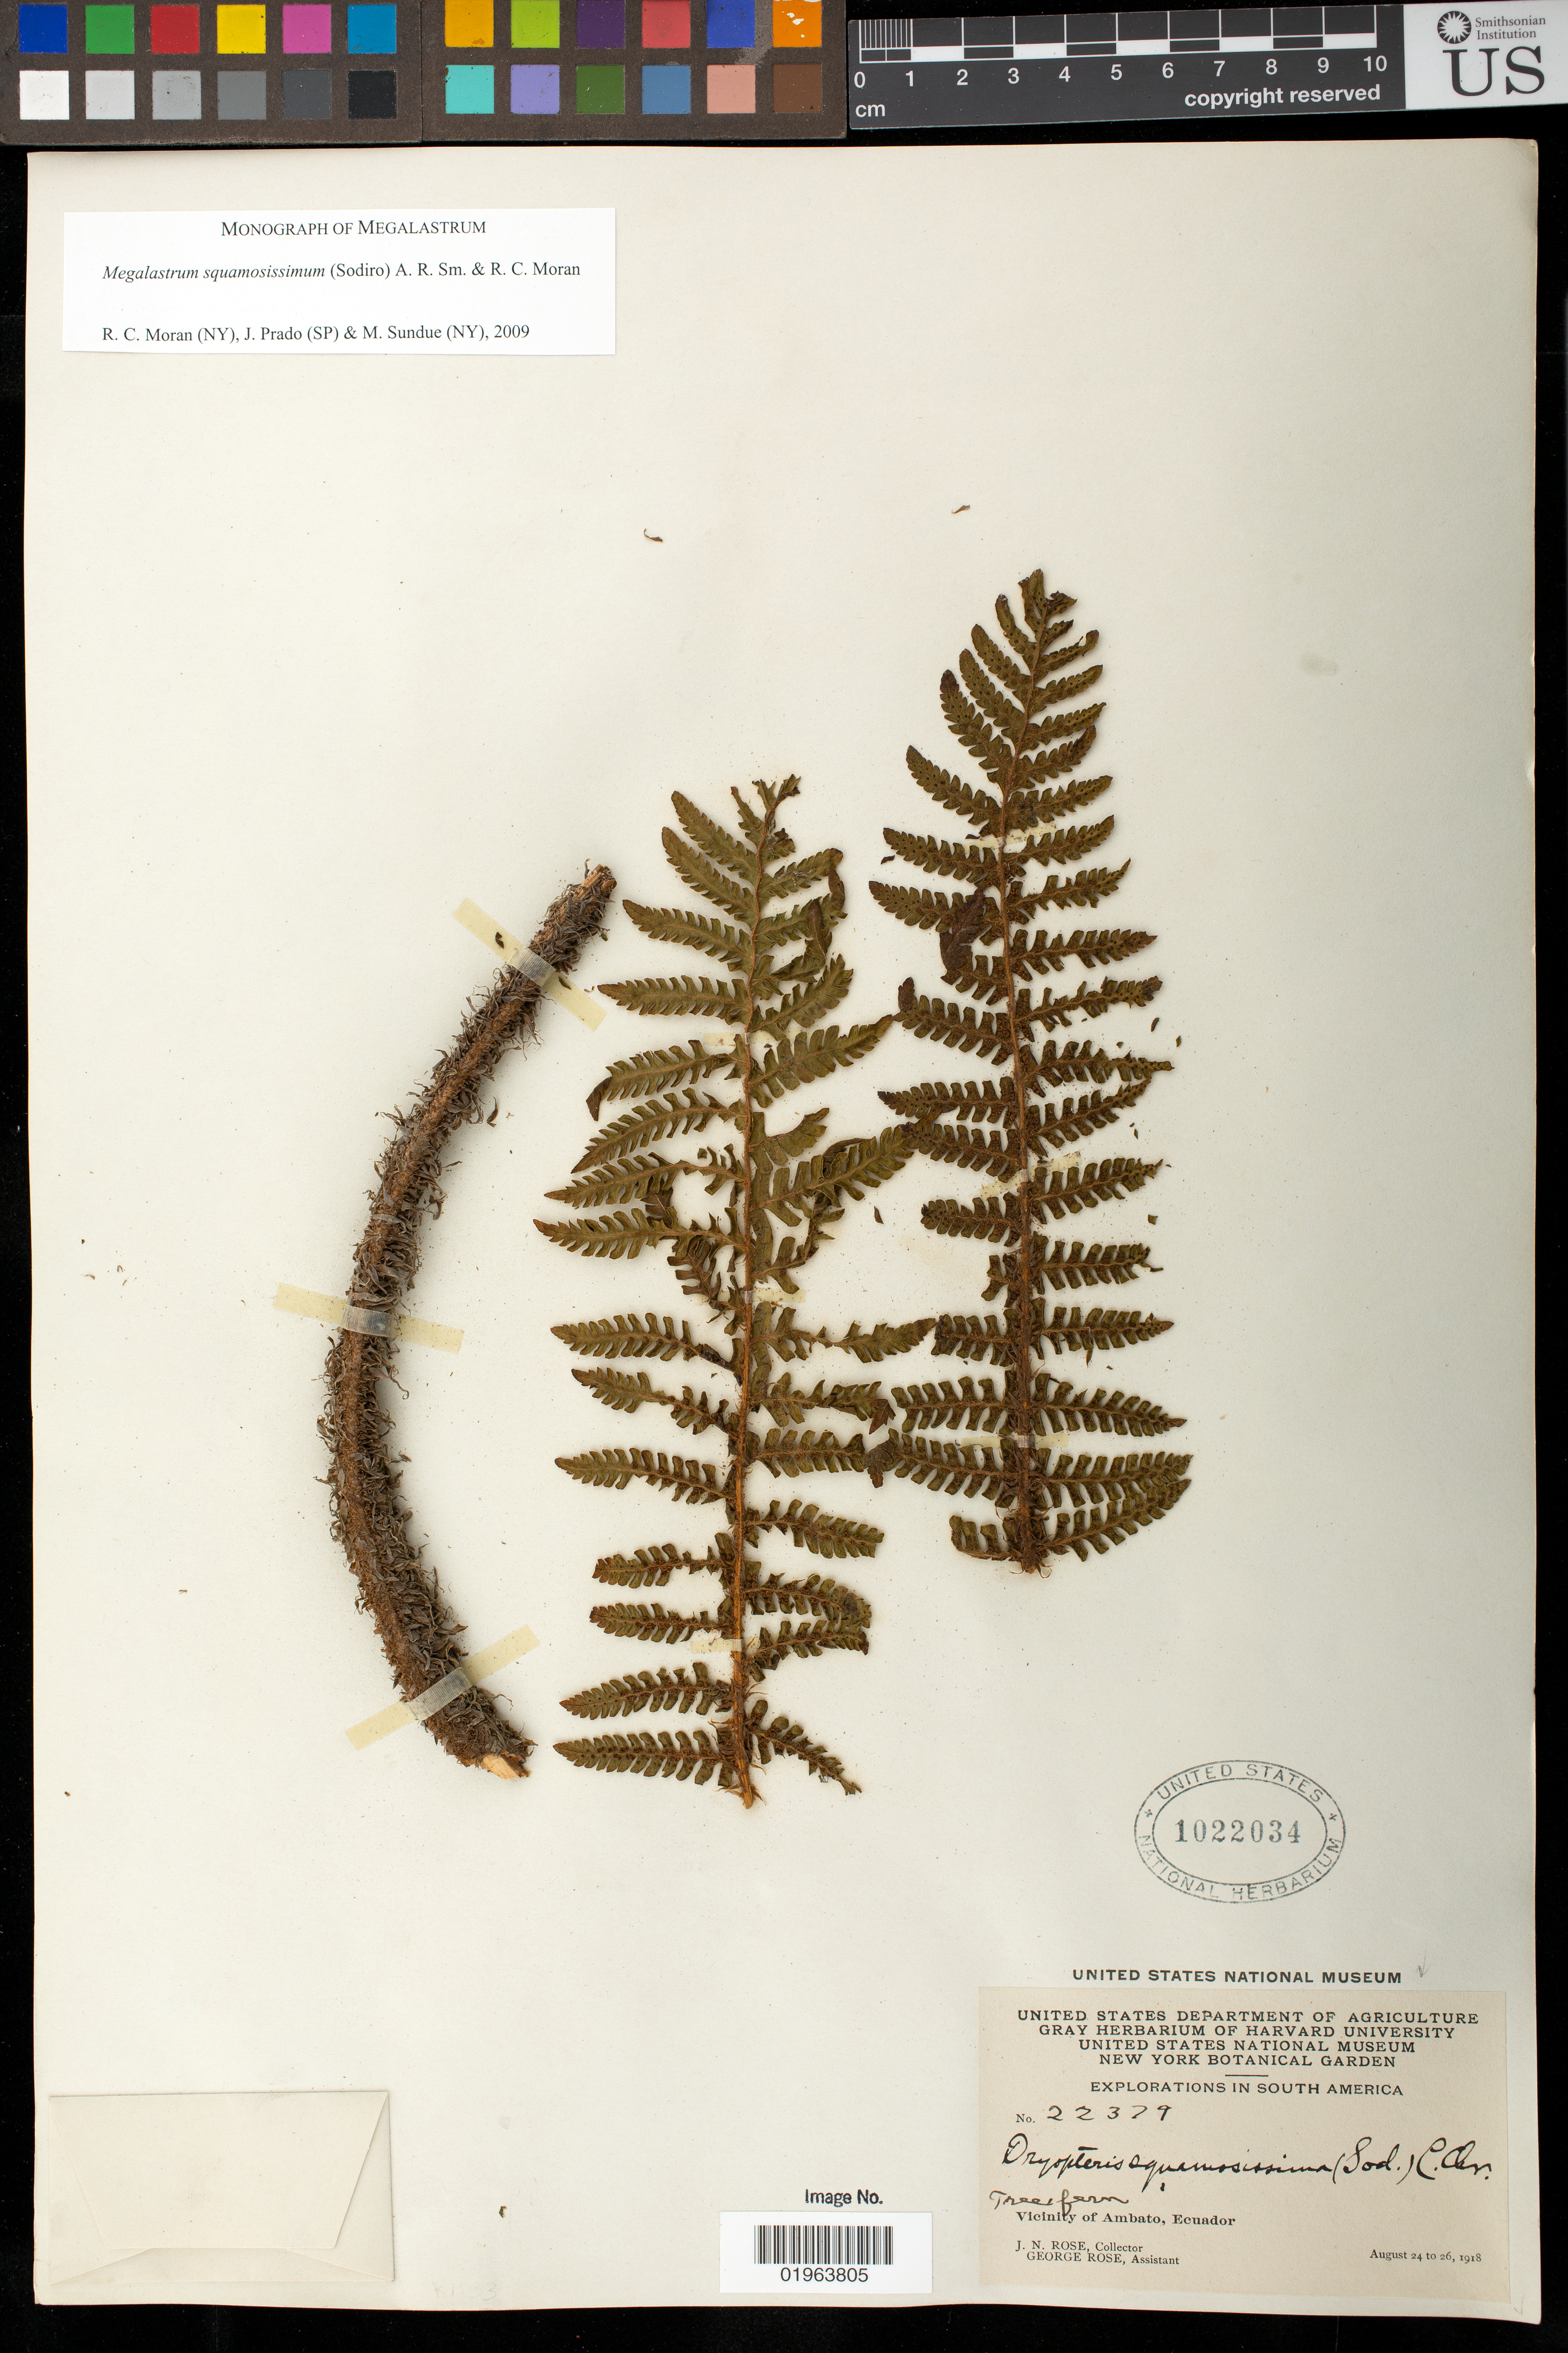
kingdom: Plantae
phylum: Tracheophyta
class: Polypodiopsida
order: Polypodiales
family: Dryopteridaceae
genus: Megalastrum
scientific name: Megalastrum squamosissimum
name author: (Sodiro) A.R. Sm. & R.C. Moran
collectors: J. N. Rose & G. Rose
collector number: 22379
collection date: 1918-08-24/1918-08-26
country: Ecuador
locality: Vicinity of Ambato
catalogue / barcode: US 1022034